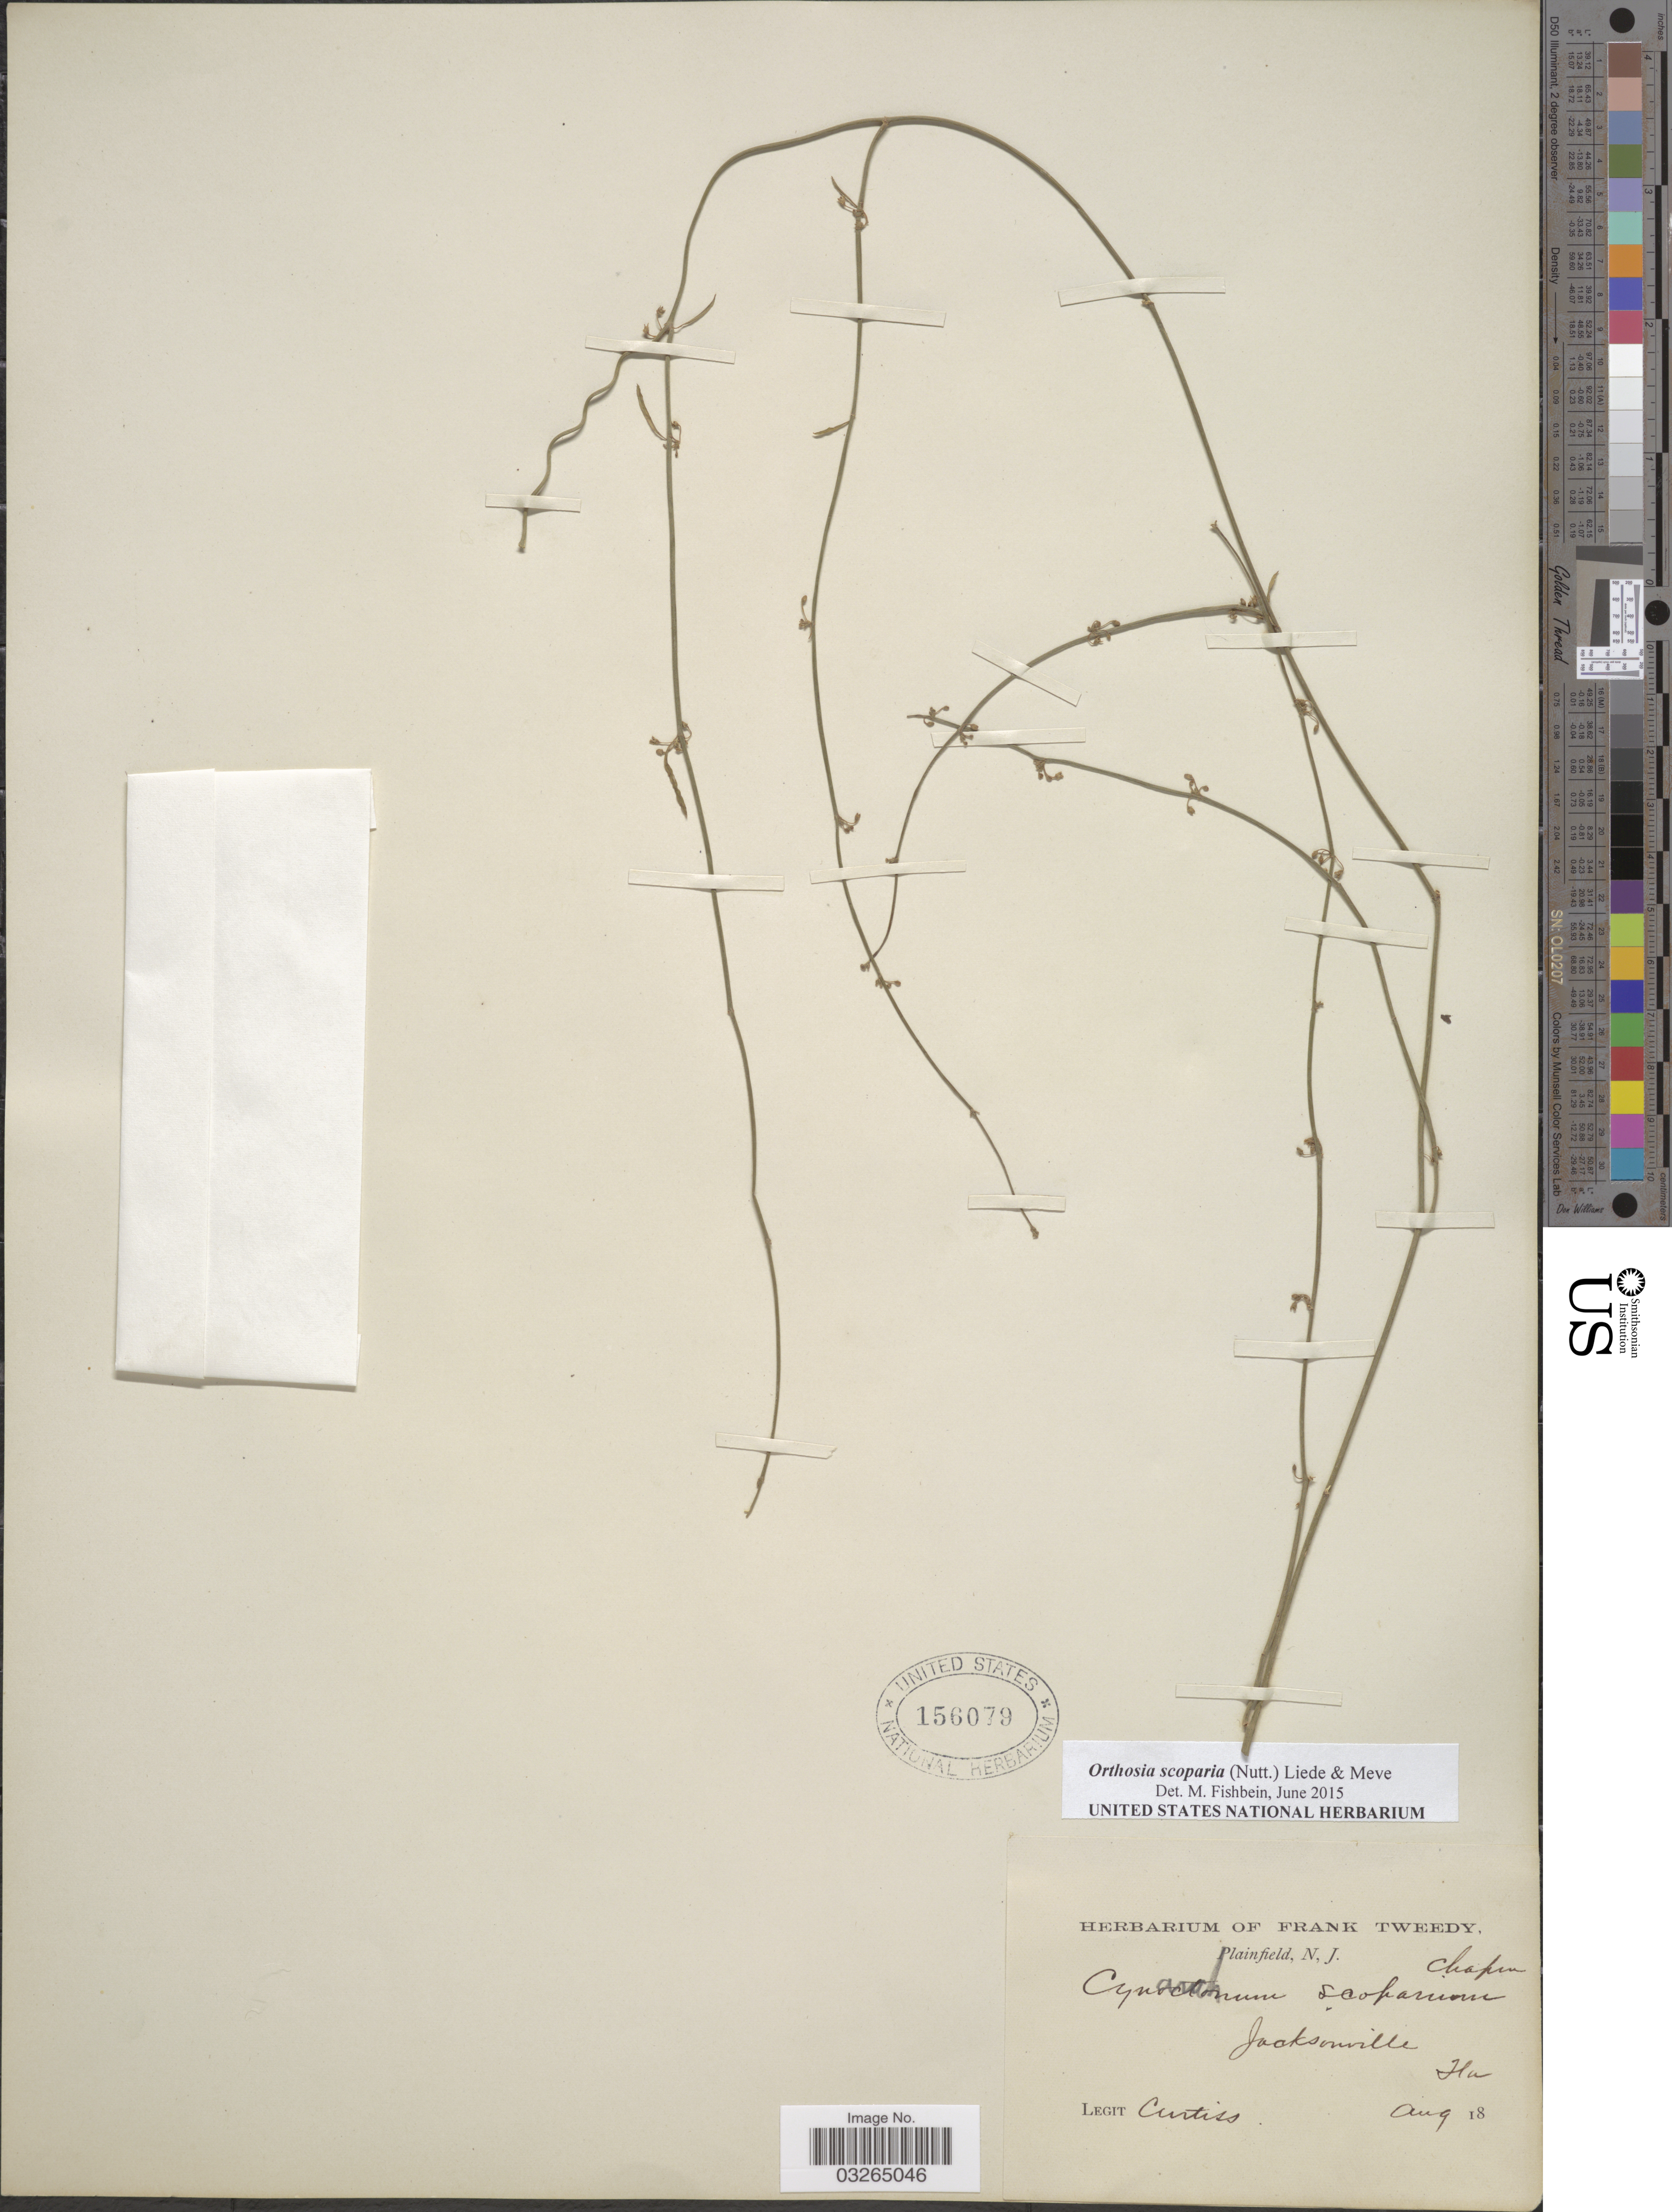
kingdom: Plantae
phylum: Tracheophyta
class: Magnoliopsida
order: Gentianales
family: Apocynaceae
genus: Orthosia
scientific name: Orthosia scoparia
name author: (Nutt.) Liede & Meve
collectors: -. Curtiss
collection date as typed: Aug 18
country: United States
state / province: Florida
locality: Jacksonville. Fla.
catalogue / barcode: US 156079